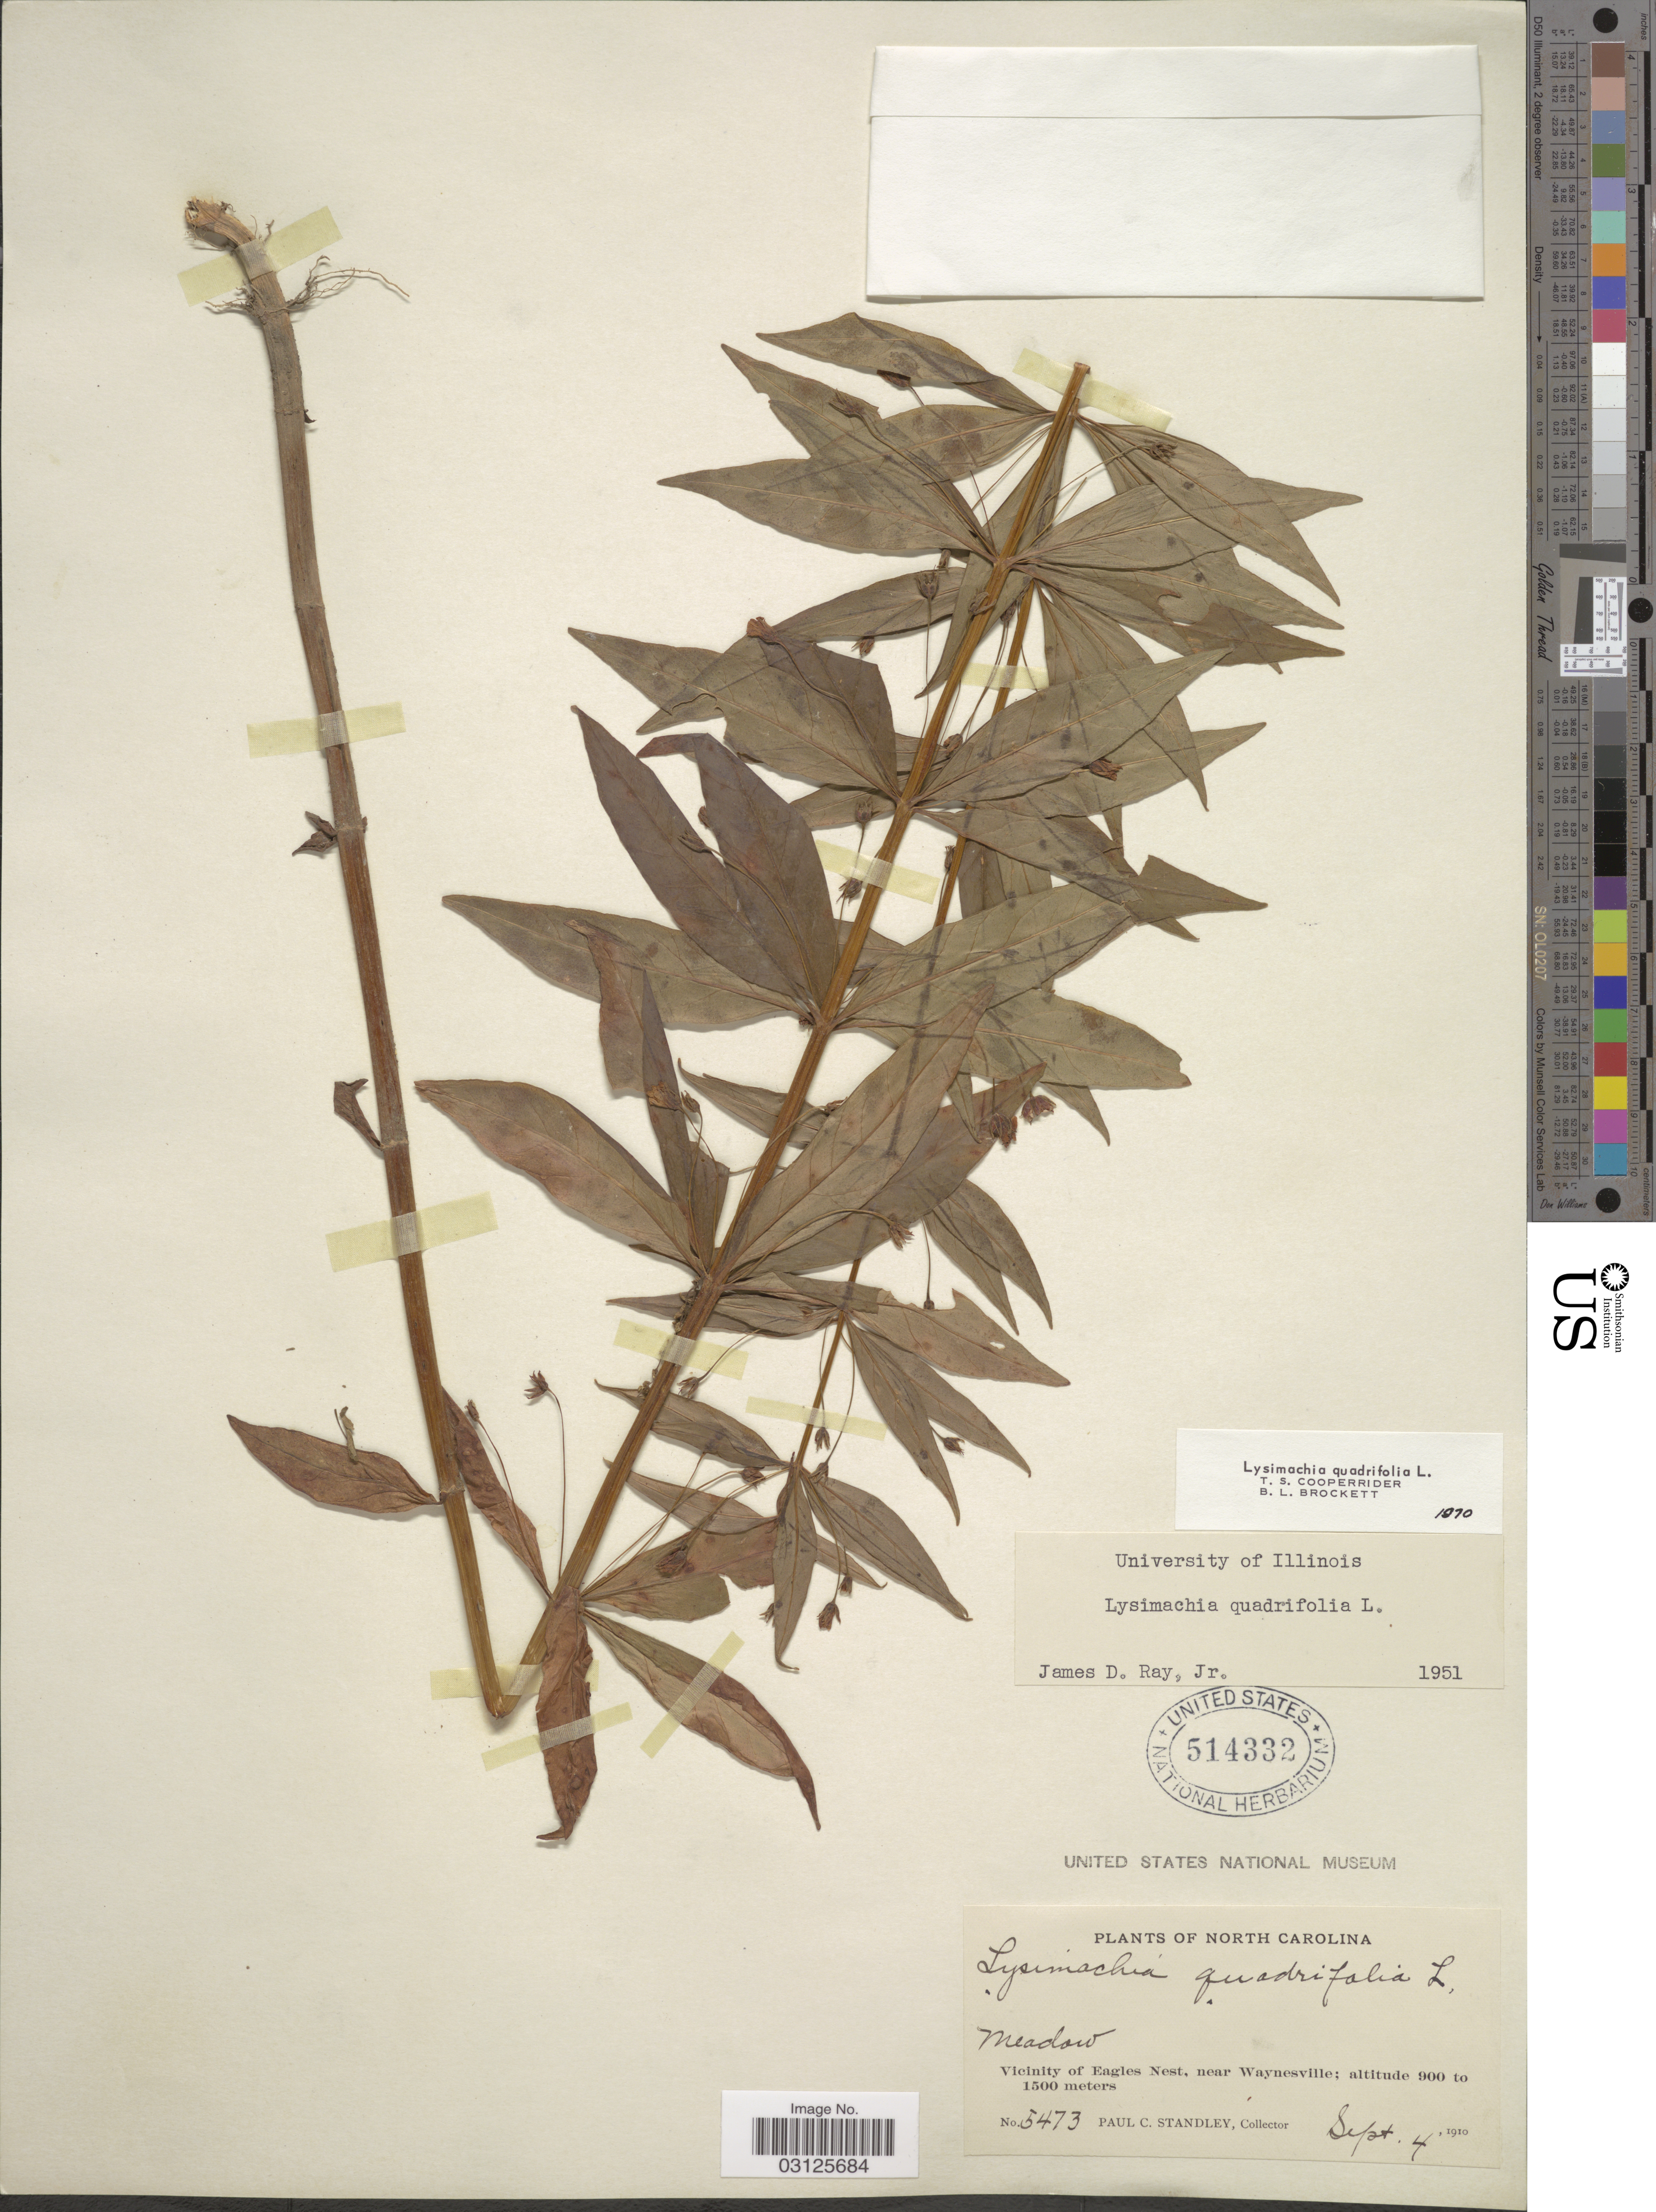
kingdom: Plantae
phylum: Tracheophyta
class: Magnoliopsida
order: Ericales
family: Primulaceae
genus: Lysimachia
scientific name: Lysimachia quadrifolia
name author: L.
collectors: P. C. Standley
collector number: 5473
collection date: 1910-09-04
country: United States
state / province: North Carolina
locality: Vicinity of Eagles Nest, near Waynesville.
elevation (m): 900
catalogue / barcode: US 514332